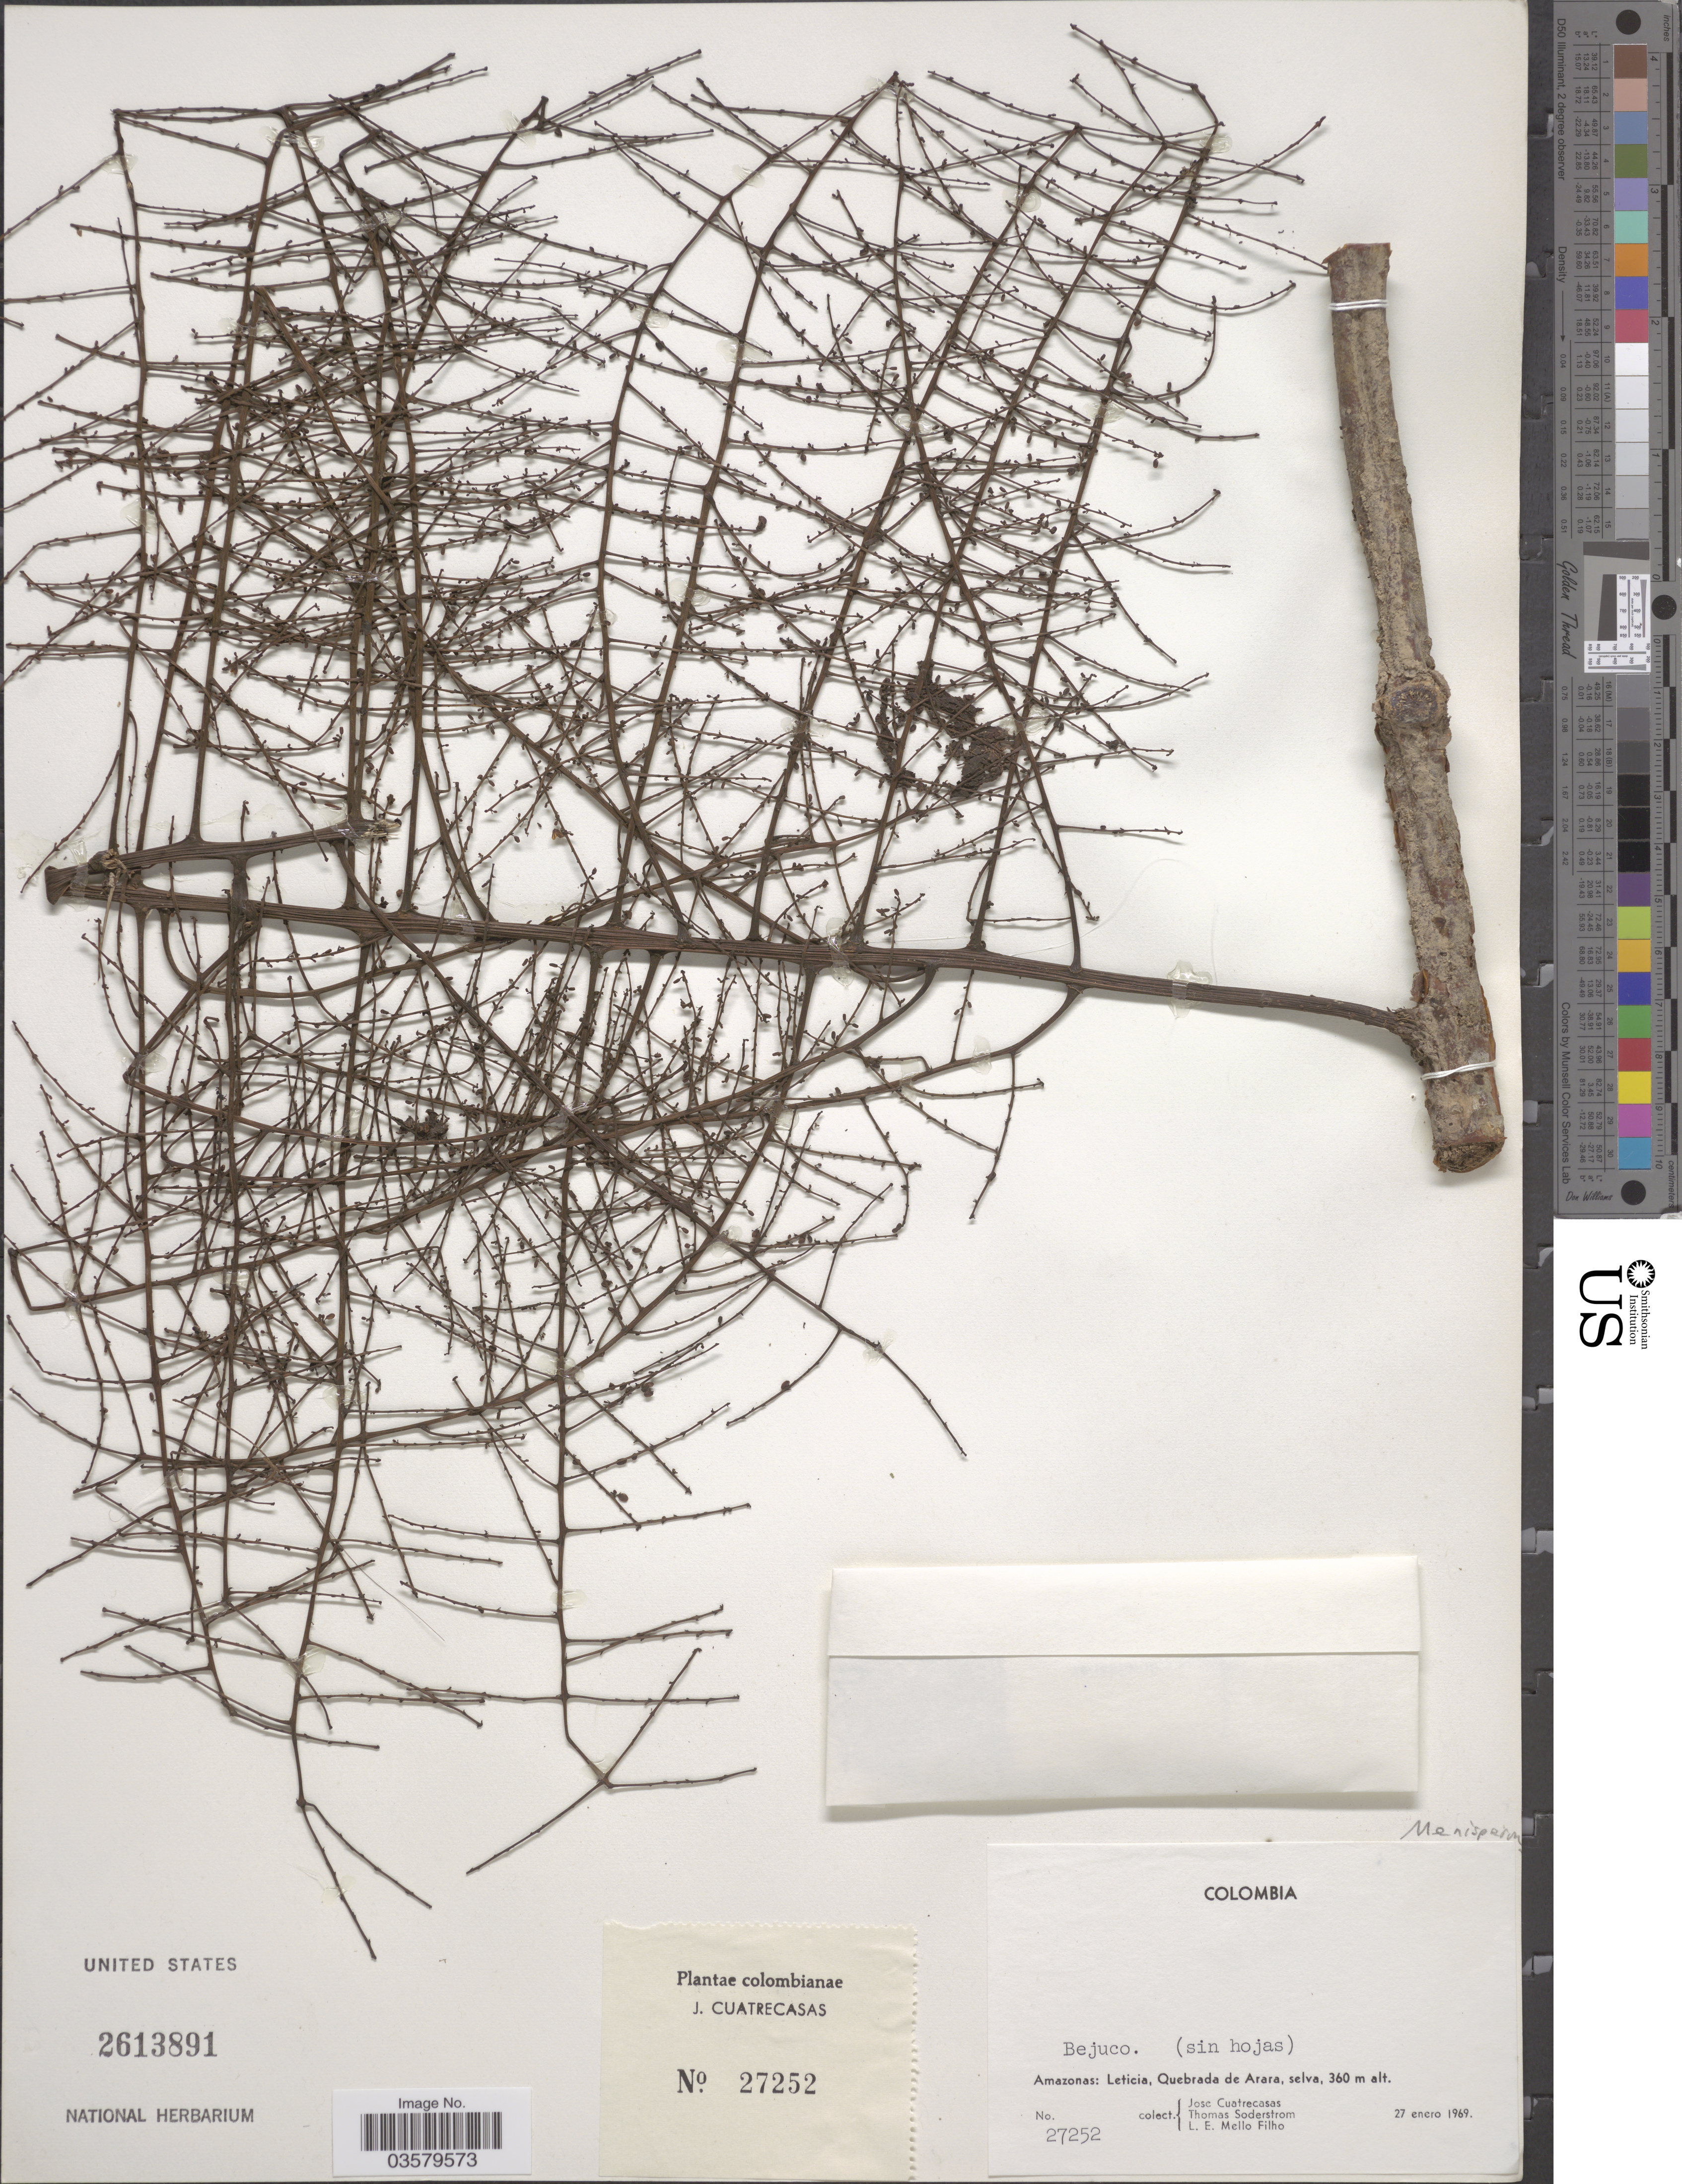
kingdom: Plantae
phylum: Tracheophyta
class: Magnoliopsida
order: Ranunculales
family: Menispermaceae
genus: Odontocarya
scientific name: Odontocarya hastata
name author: Barneby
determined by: Acevedo-Rodríguez, P., (BOT), Smithsonian Institution - National Museum of Natural History (UNITED STATES)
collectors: J. Cuatrecasas, T. R. Soderstrom & L. Filho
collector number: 27252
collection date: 1969-01-27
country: Colombia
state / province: Amazônas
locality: Leticia, Quebrada de Arara.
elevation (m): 360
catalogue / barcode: US 2613891